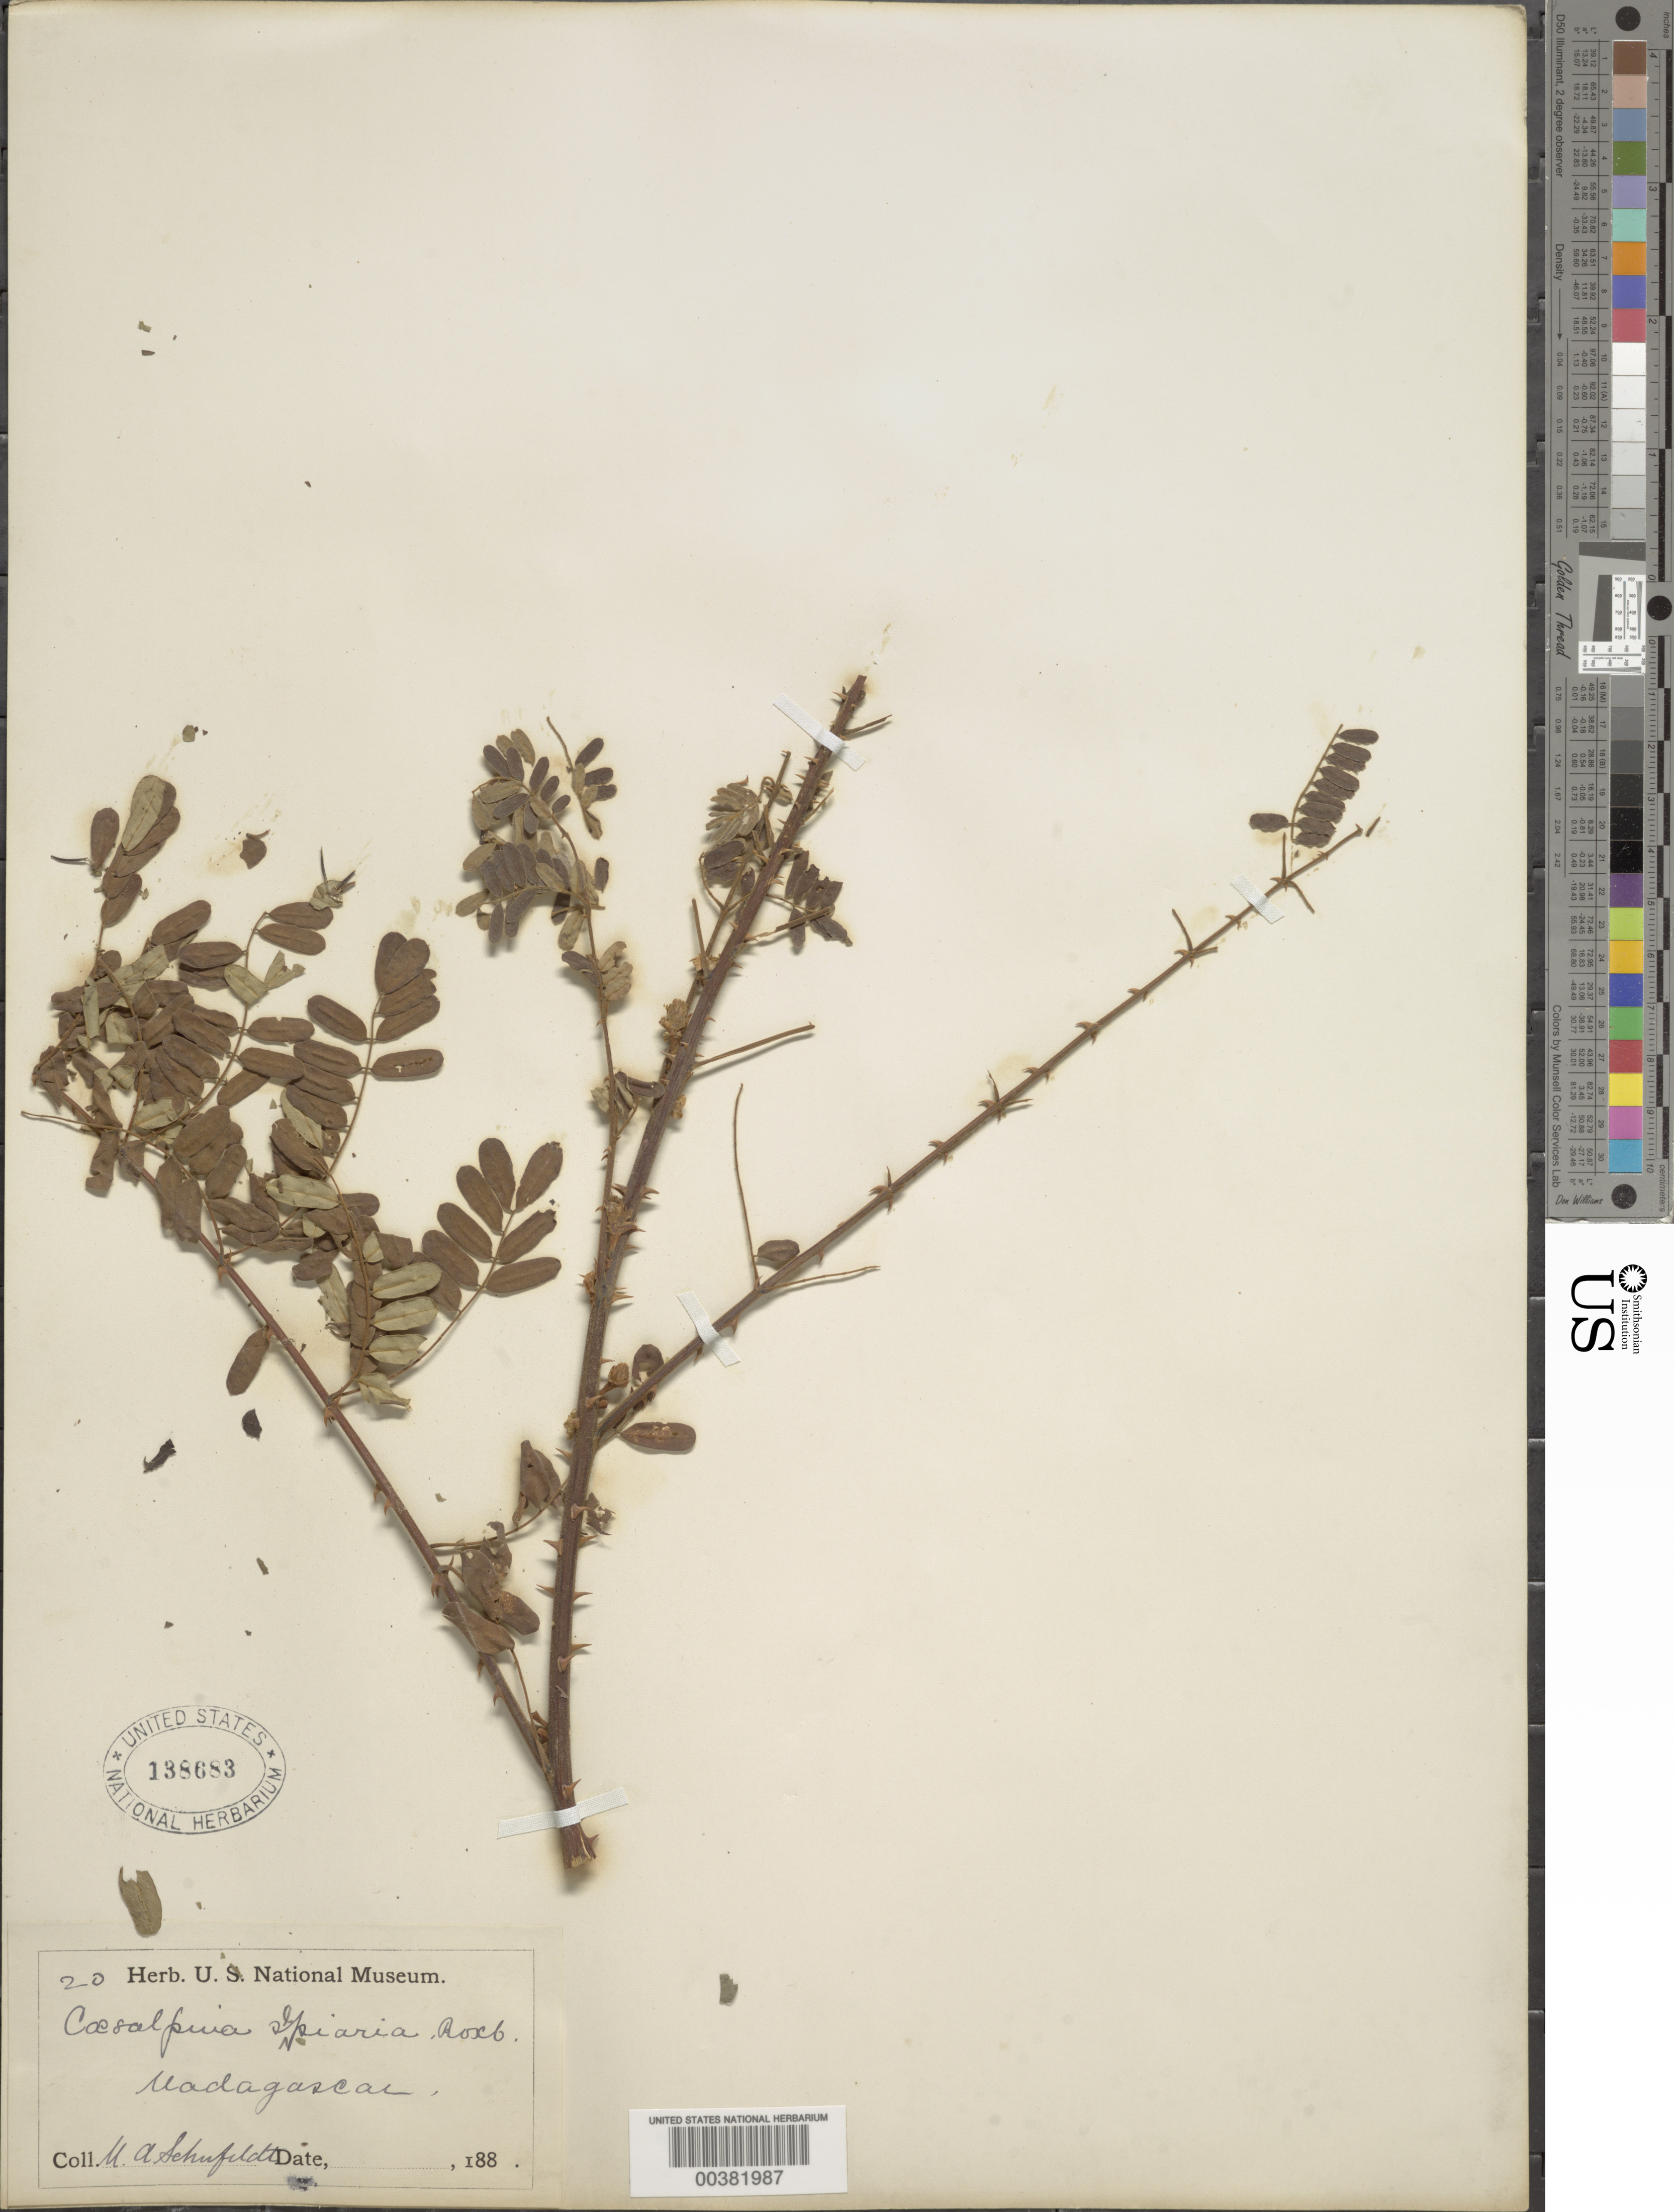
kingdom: Plantae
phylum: Tracheophyta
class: Magnoliopsida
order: Fabales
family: Fabaceae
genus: Biancaea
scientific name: Biancaea decapetala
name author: (Roth) O. Deg.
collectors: M. Schufeldt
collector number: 20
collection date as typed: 188-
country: Madagascar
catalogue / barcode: US 138683